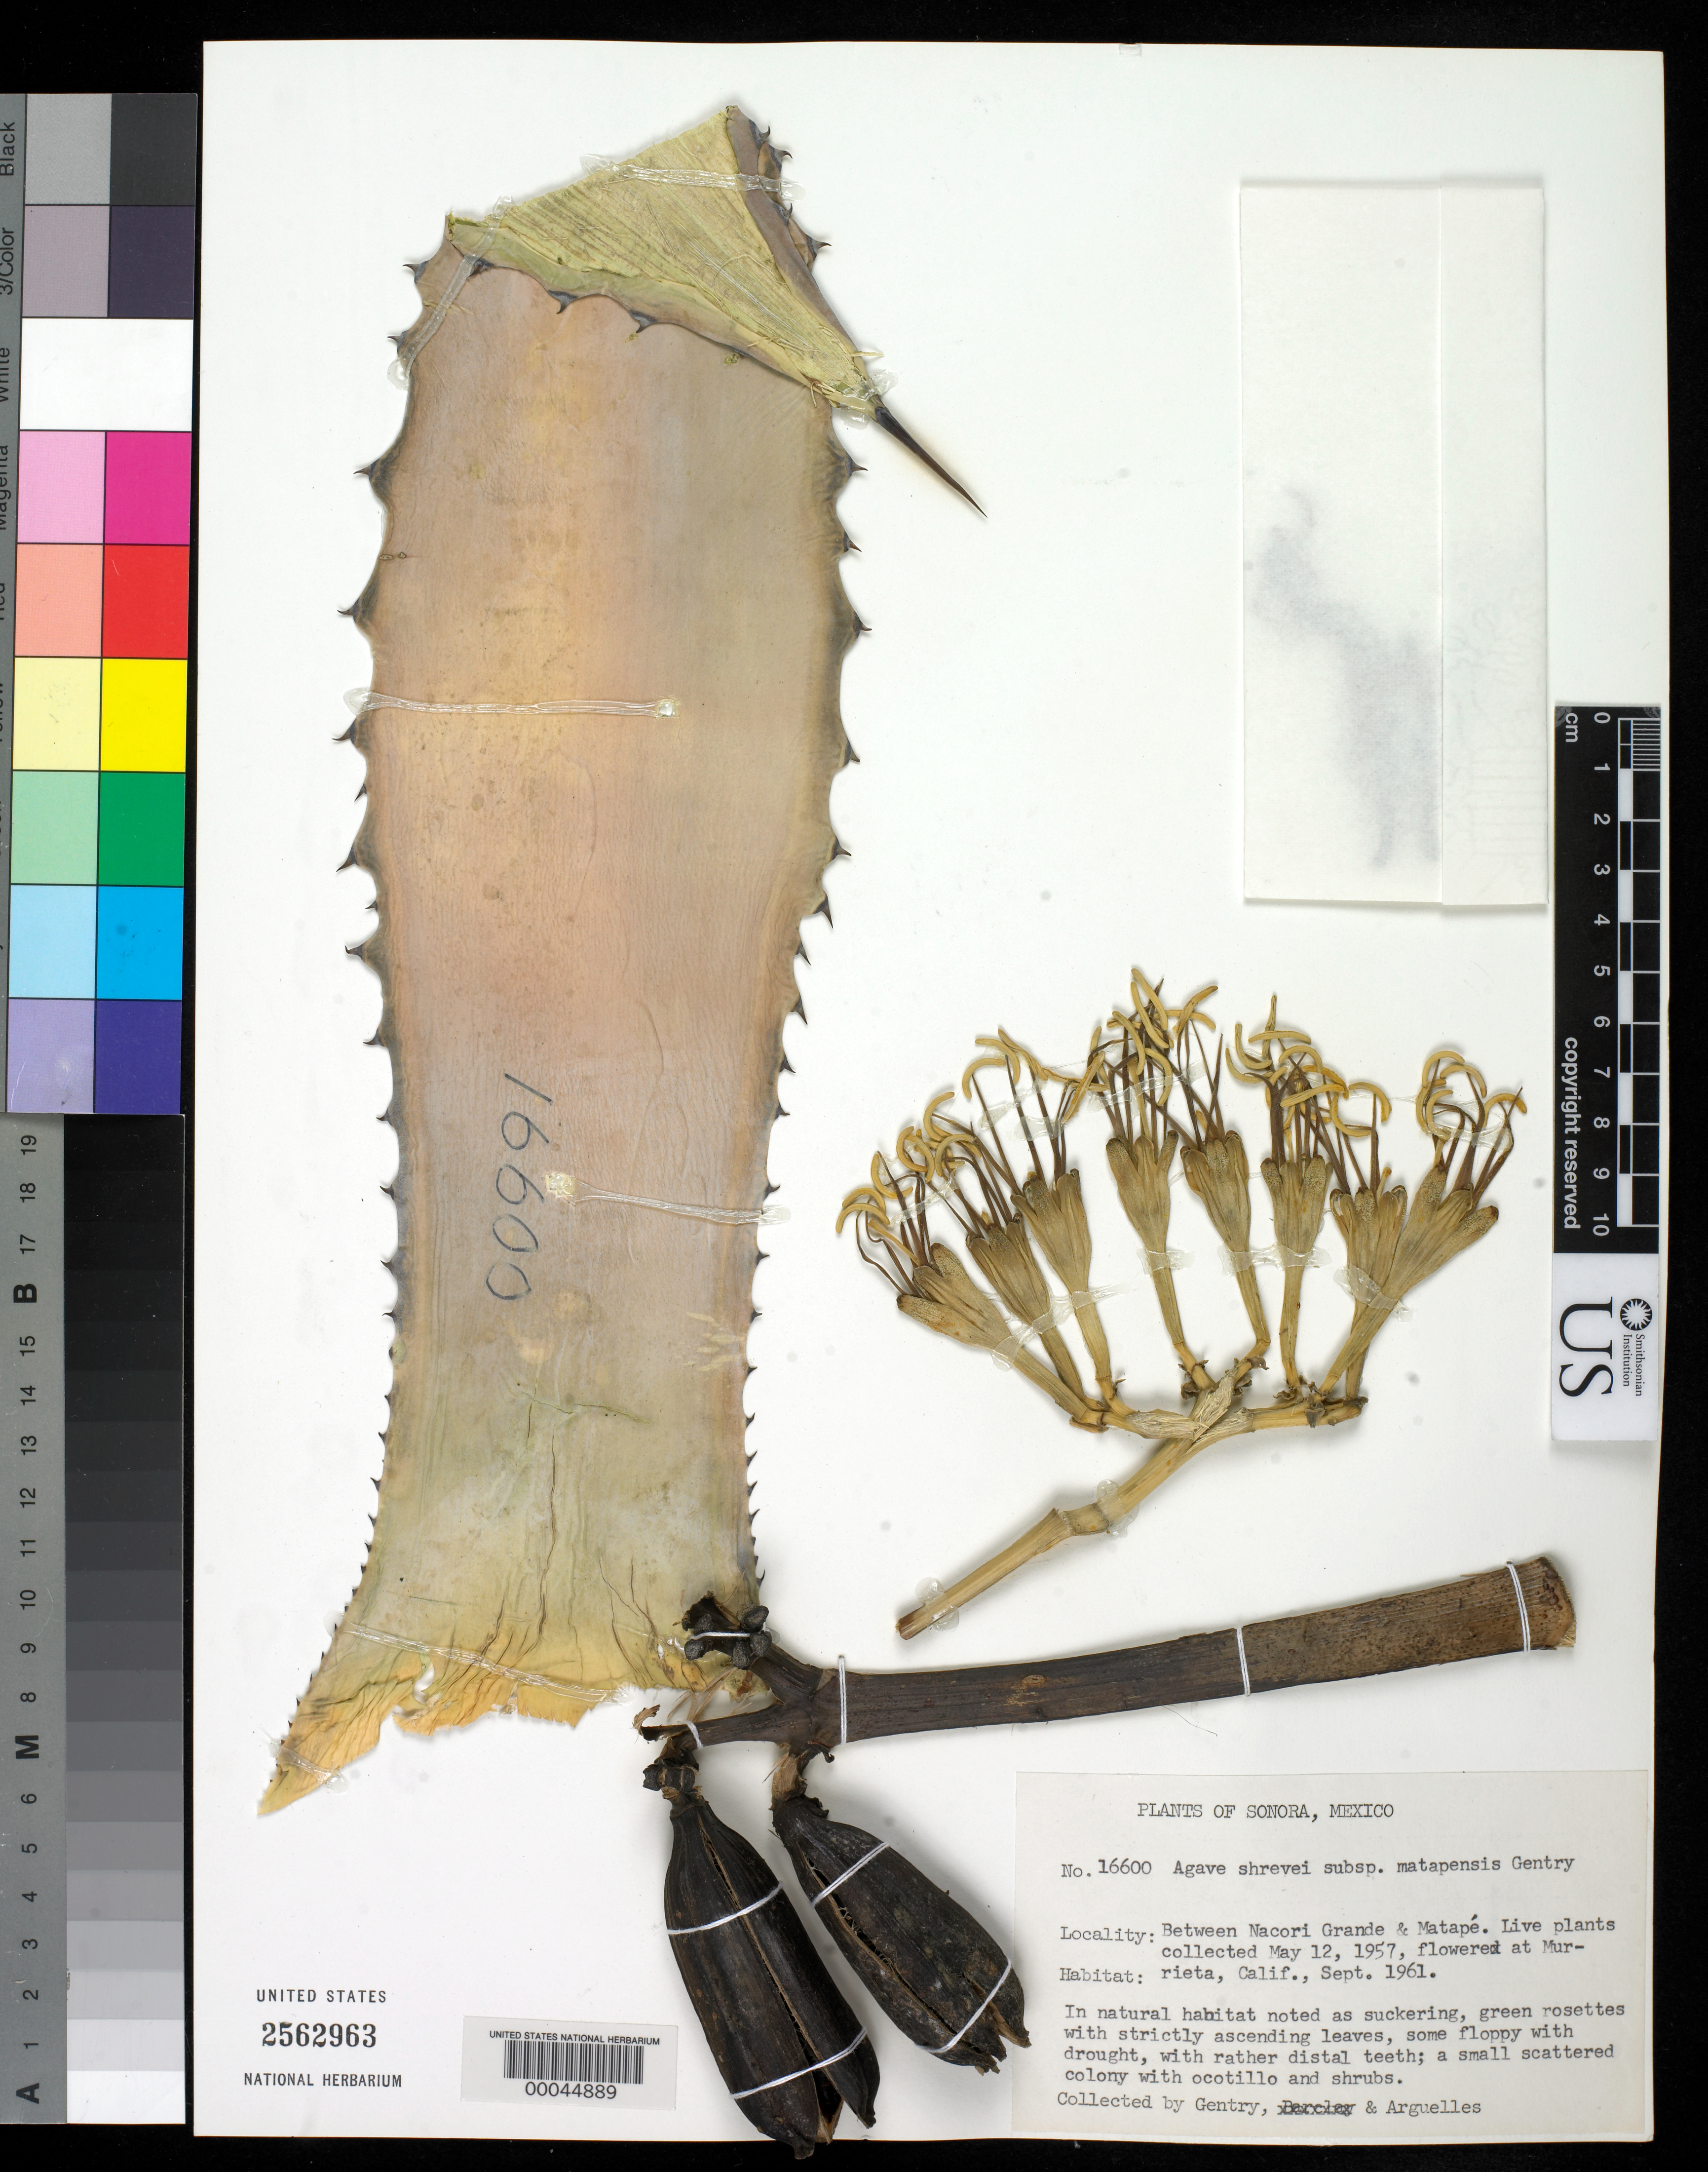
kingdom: Plantae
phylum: Tracheophyta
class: Liliopsida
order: Asparagales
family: Asparagaceae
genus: Agave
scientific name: Agave shrevei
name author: Gentry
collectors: H. S. Gentry & J. Arguelles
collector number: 16600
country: Mexico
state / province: Sonora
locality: Between nacori grande & matape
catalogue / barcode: US 2562963